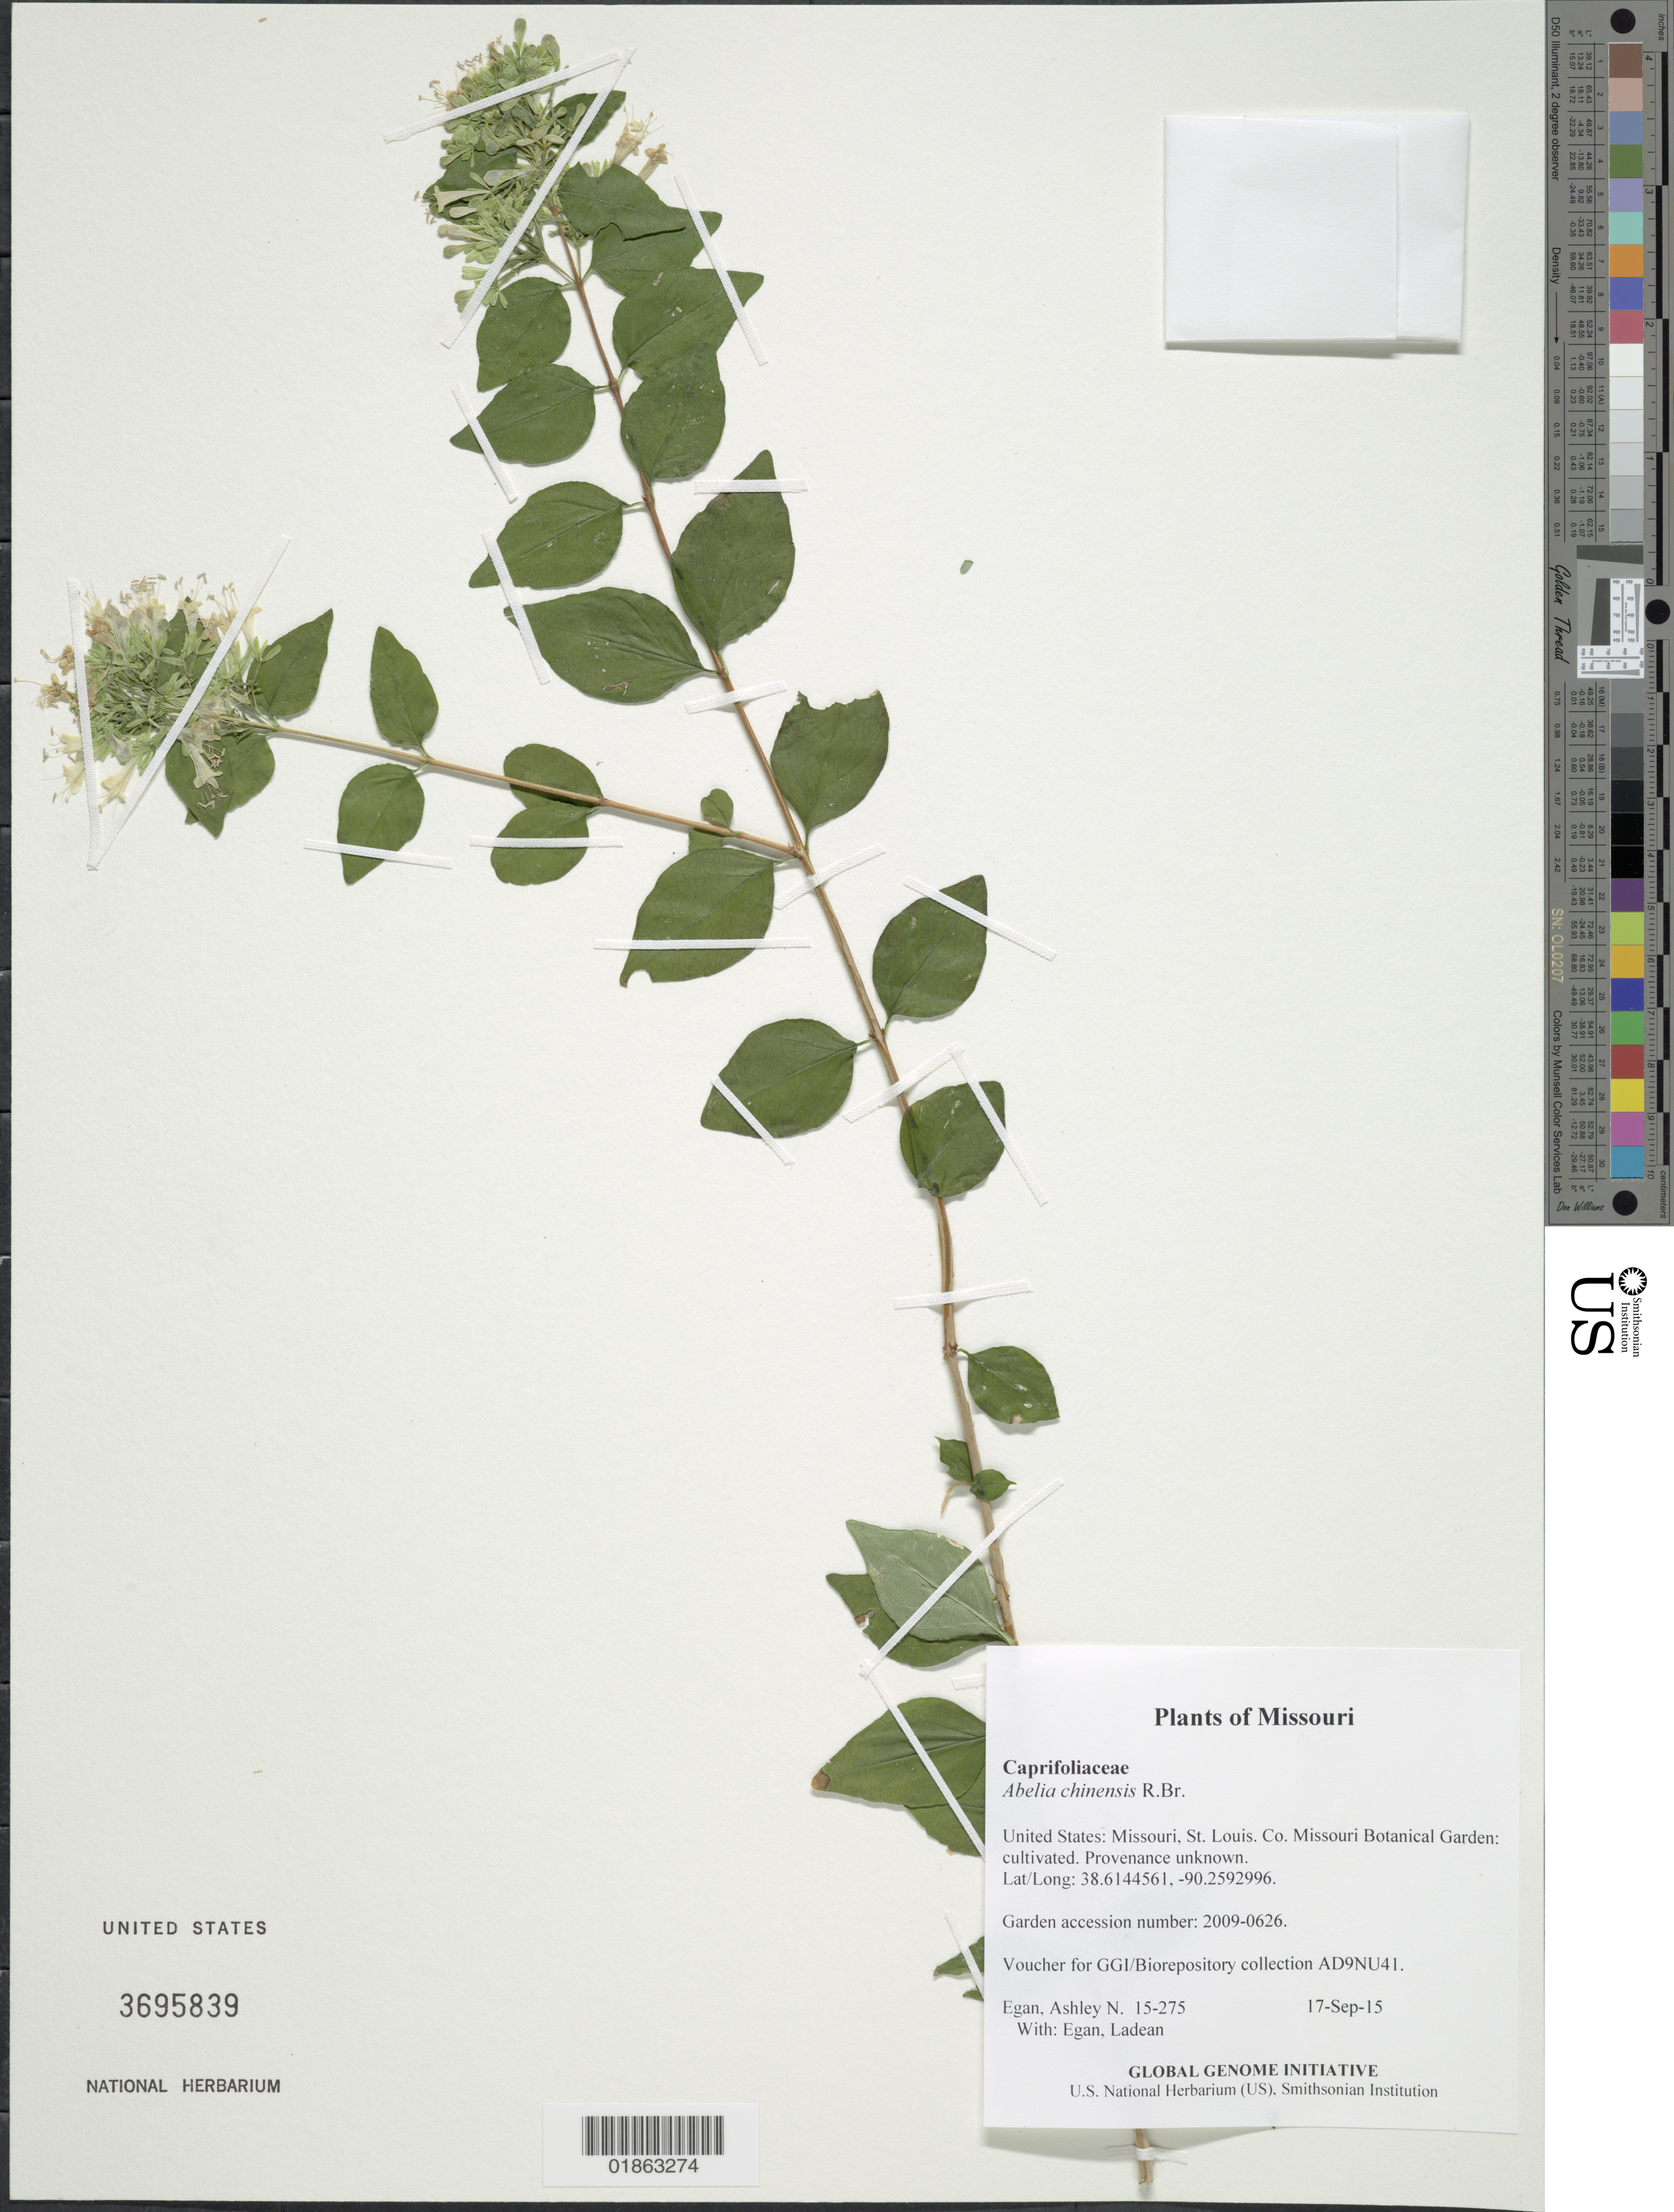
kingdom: Plantae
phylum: Tracheophyta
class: Magnoliopsida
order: Dipsacales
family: Caprifoliaceae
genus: Abelia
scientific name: Abelia chinensis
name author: R. Br.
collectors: A. N. Egan & L. Egan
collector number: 15-275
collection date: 2015-09-17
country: United States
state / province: Missouri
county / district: St. Louis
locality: Missouri Botanical Garden: cultivated. Provenance unknown.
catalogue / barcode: US 3695839